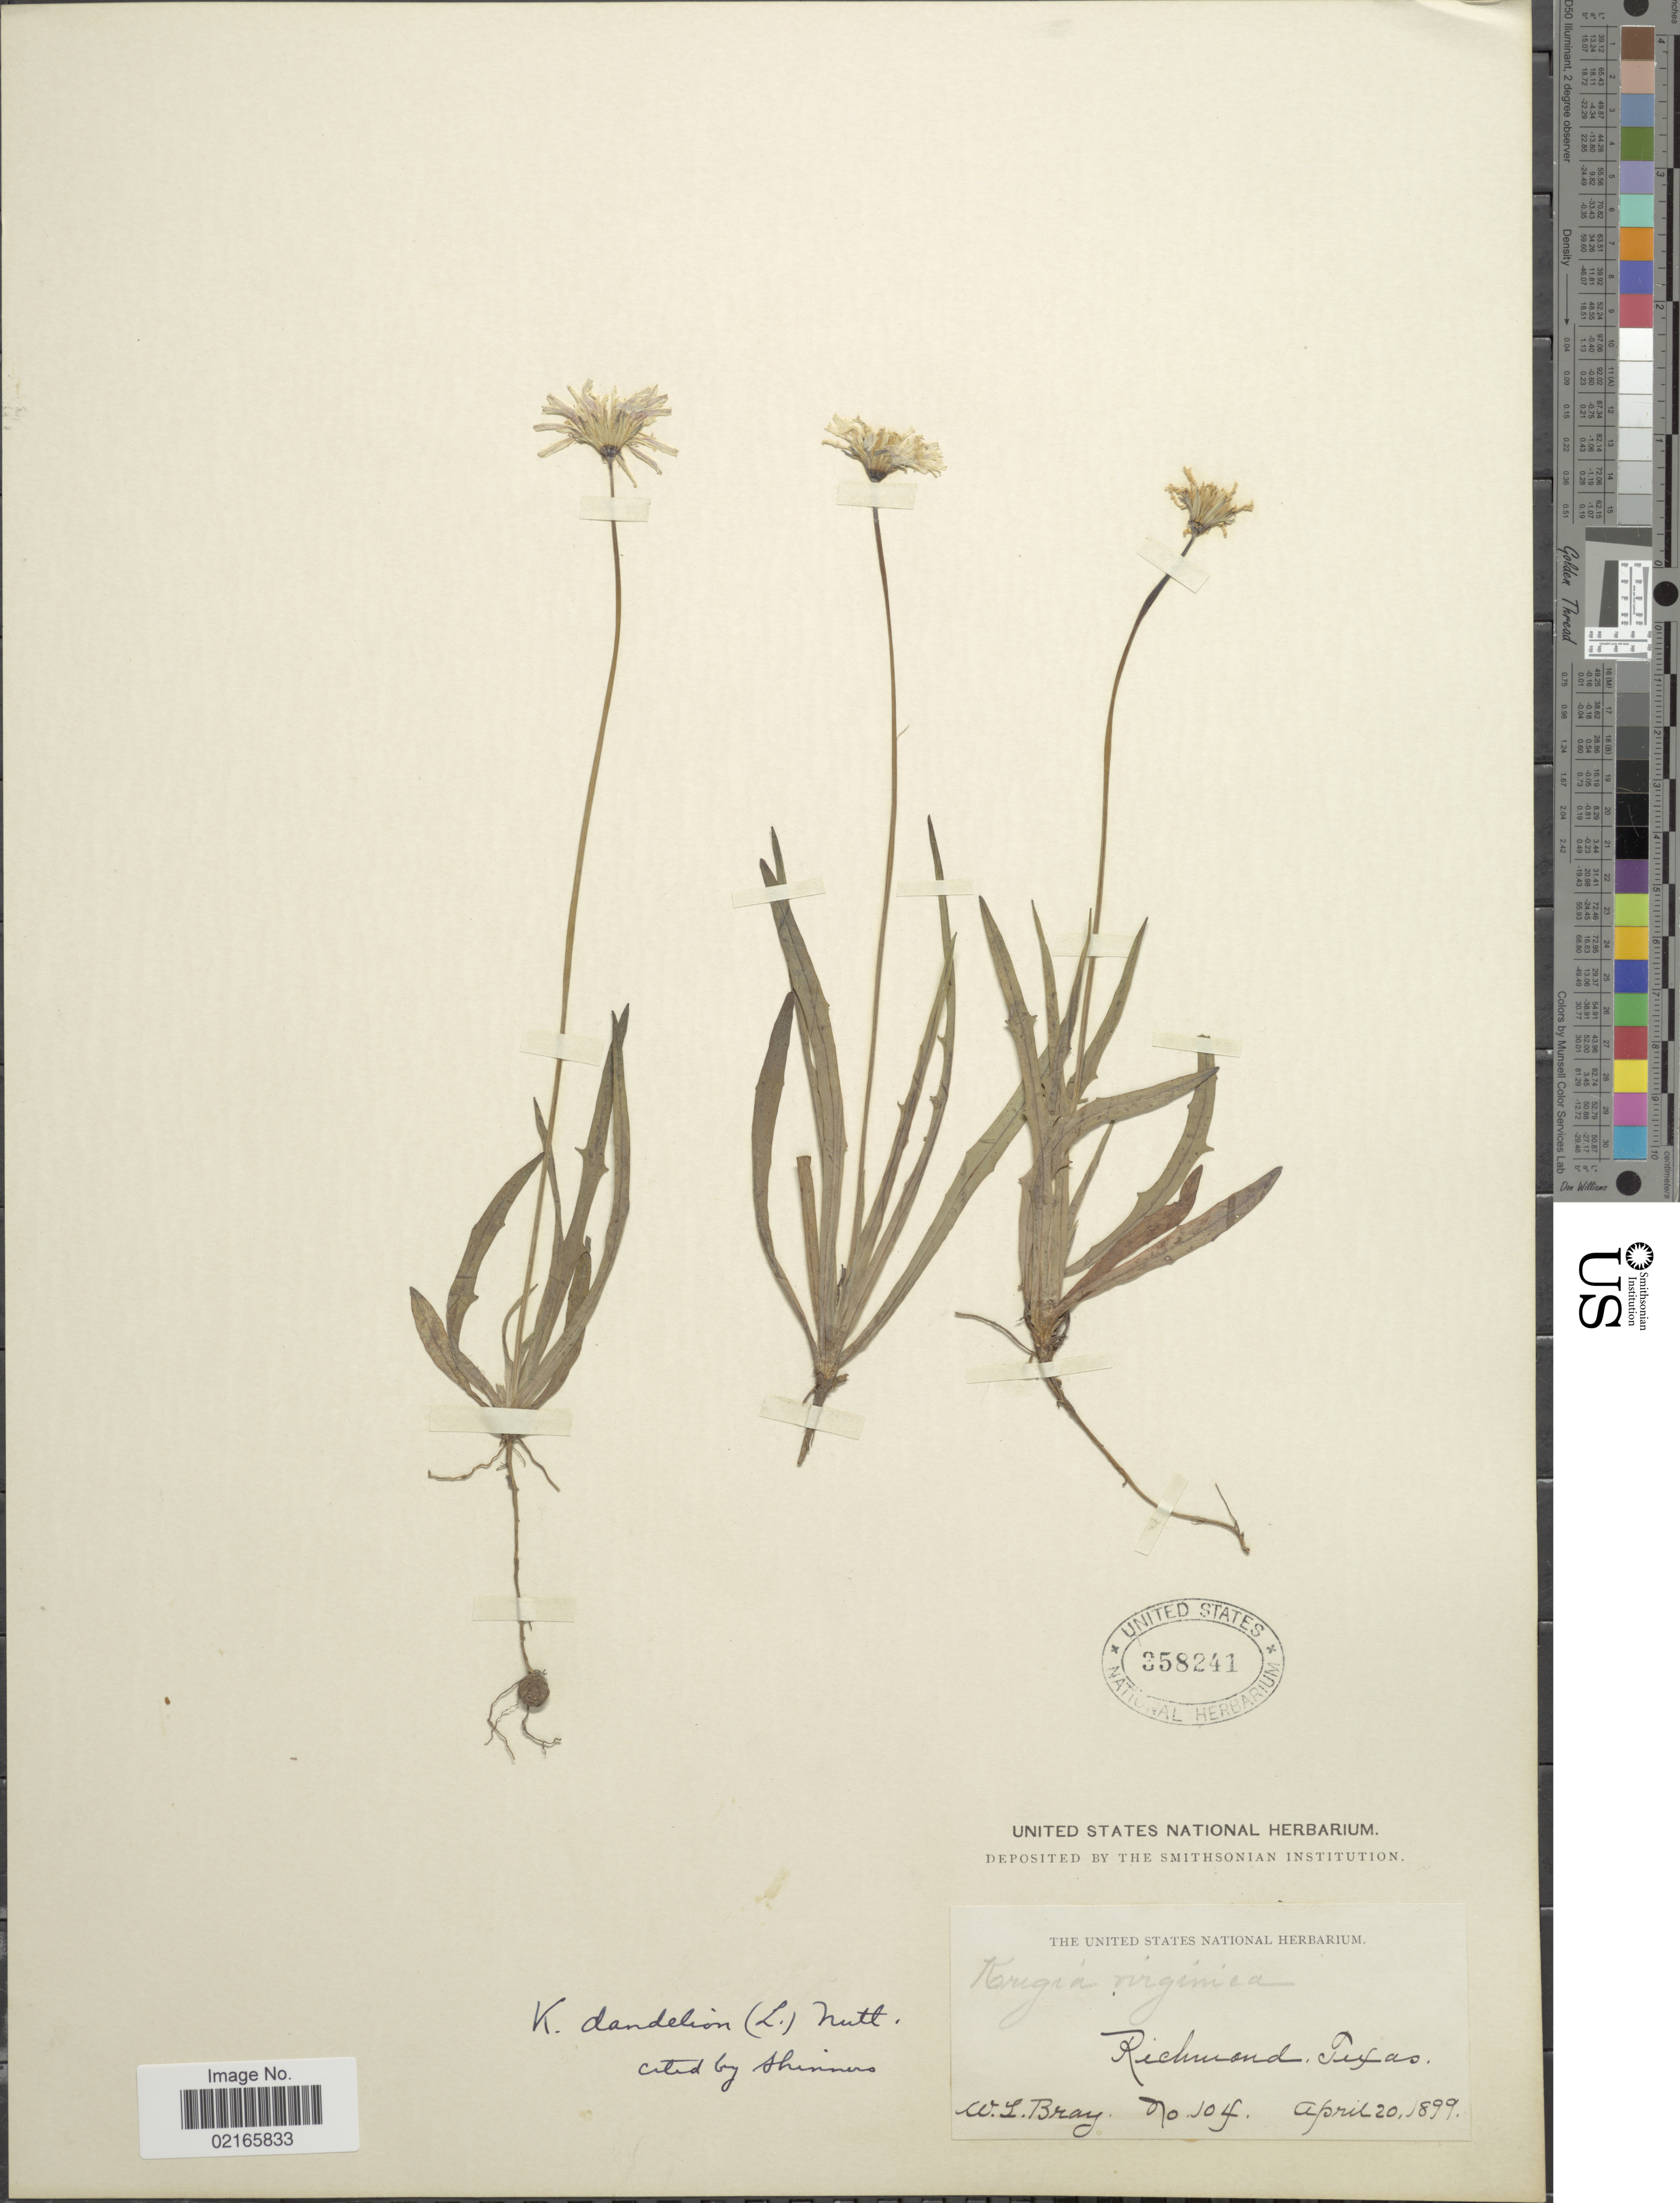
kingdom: Plantae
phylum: Tracheophyta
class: Magnoliopsida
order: Asterales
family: Asteraceae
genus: Krigia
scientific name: Krigia dandelion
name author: (L.) Nutt.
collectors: W. L. Bray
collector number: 104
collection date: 1899-04-20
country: United States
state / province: Texas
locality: Richmond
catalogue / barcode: US 358241